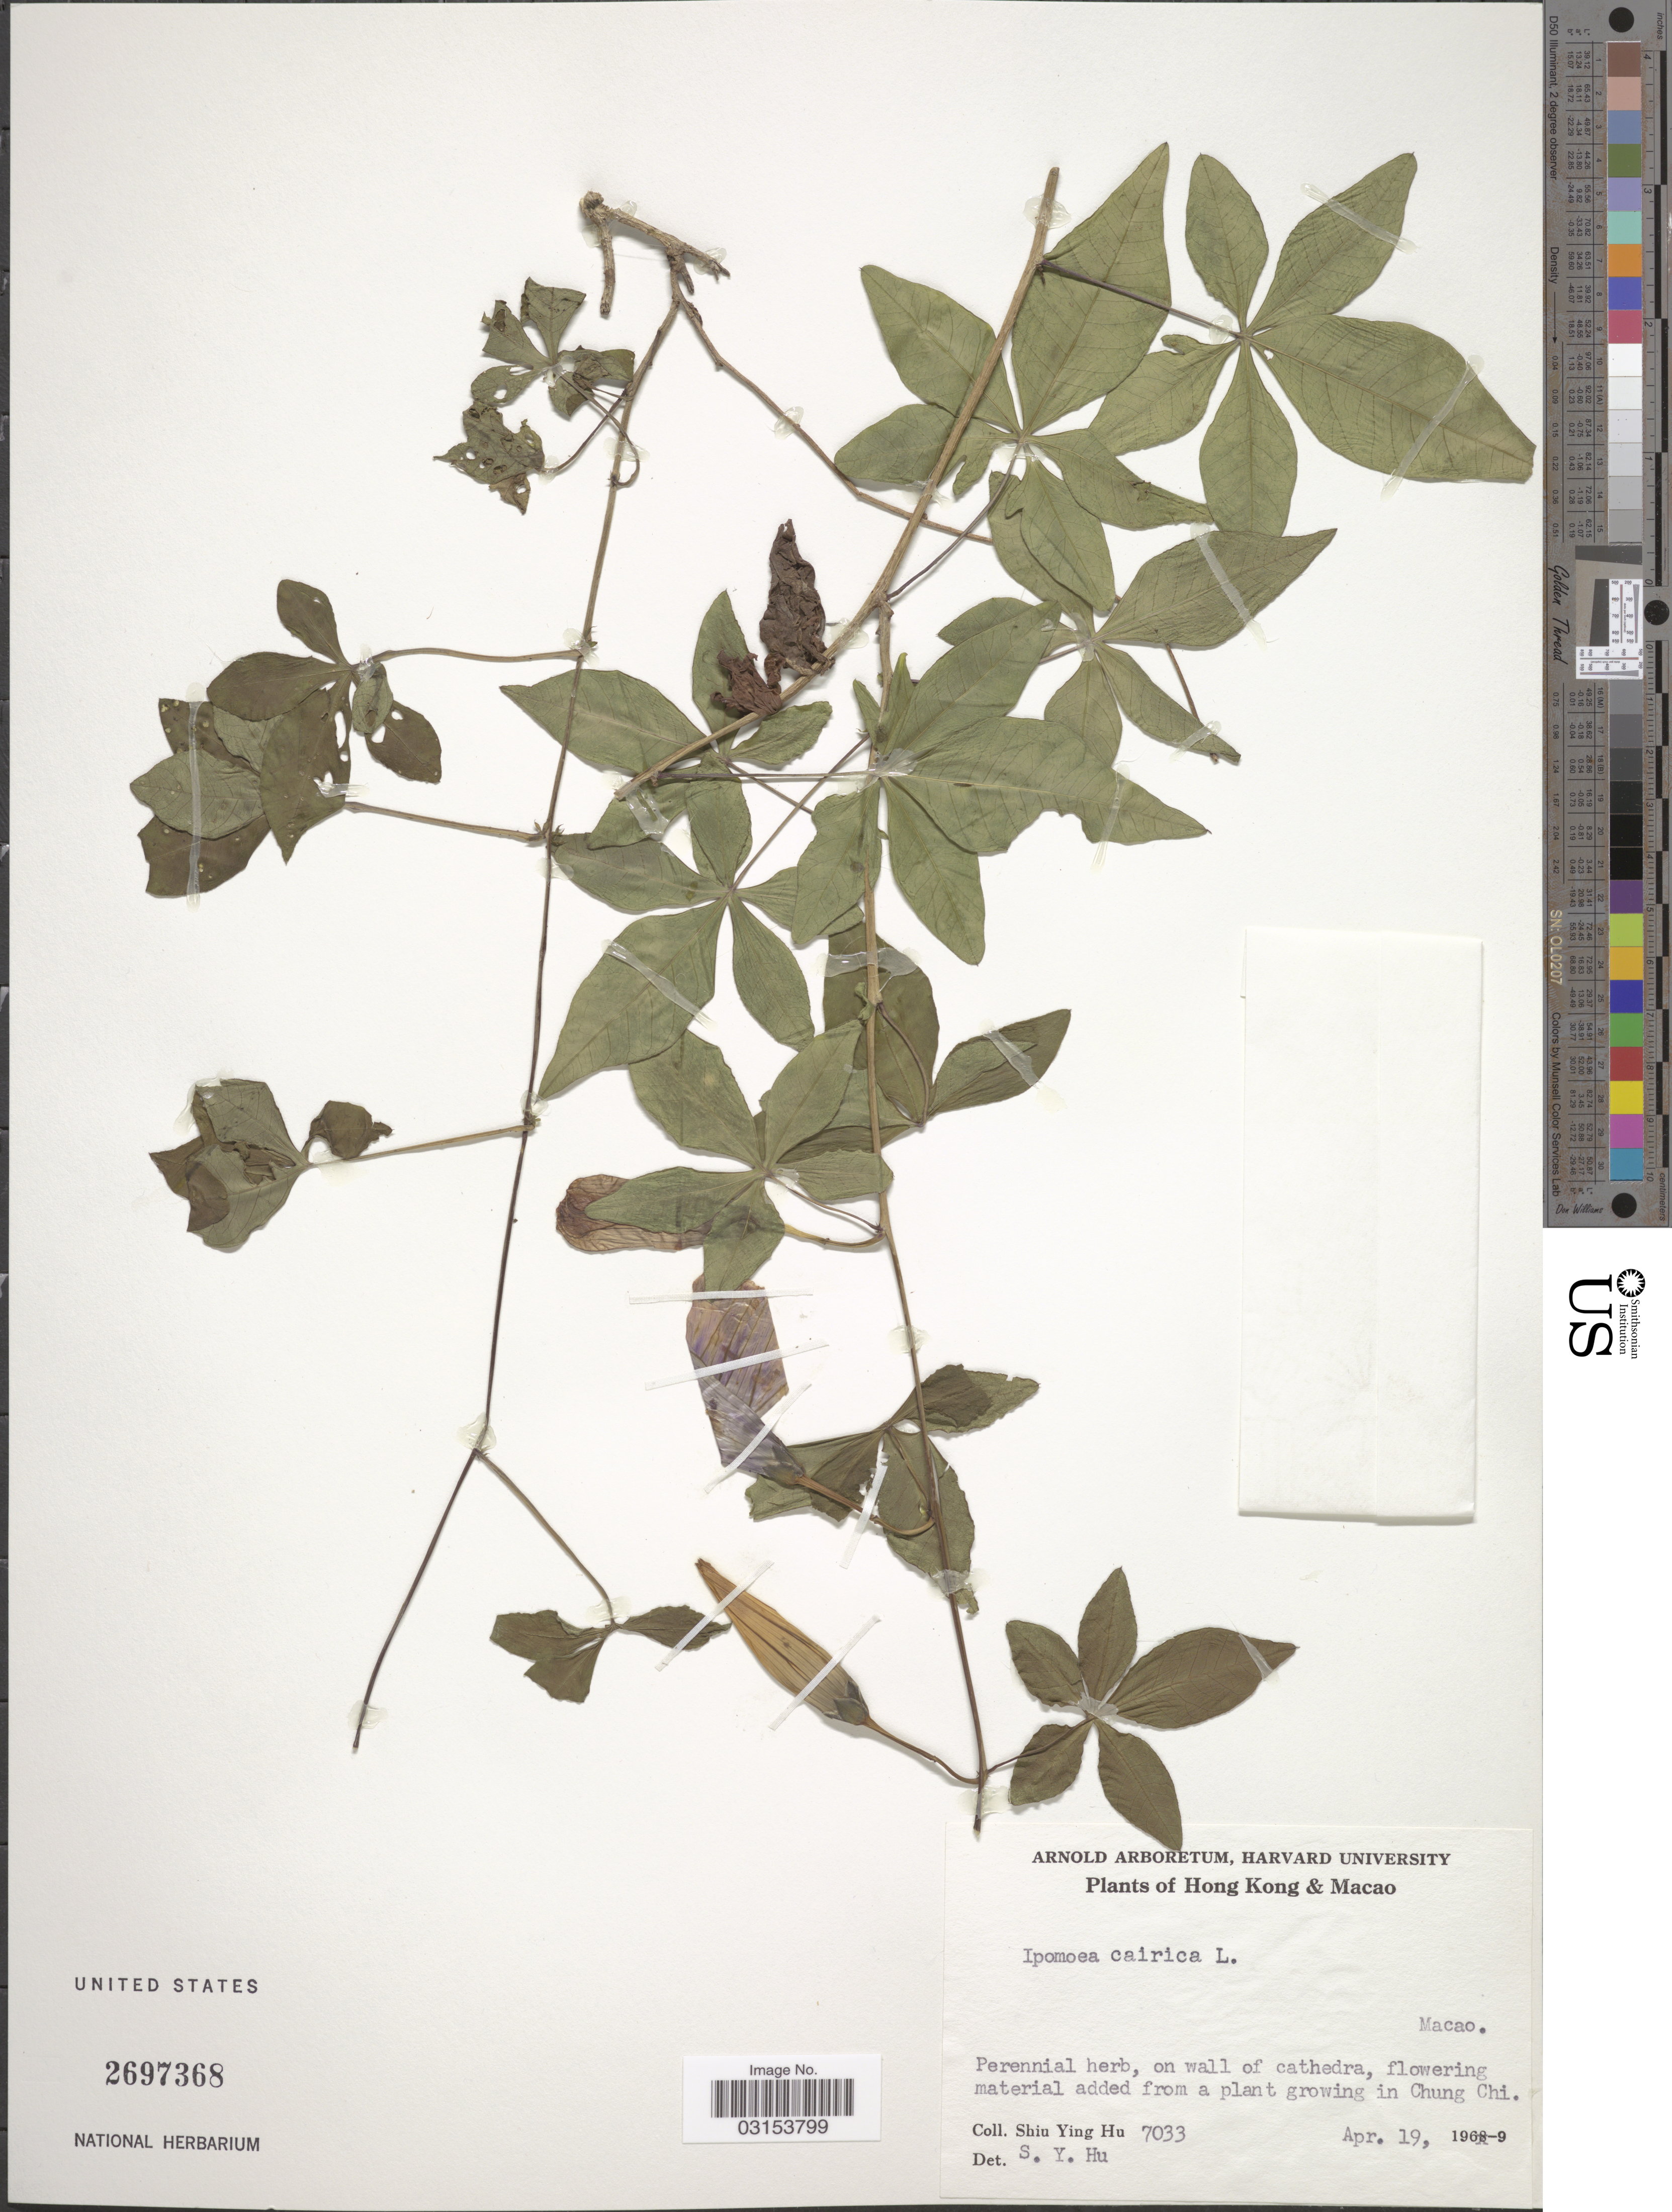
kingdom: Plantae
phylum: Tracheophyta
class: Magnoliopsida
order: Solanales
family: Convolvulaceae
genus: Ipomoea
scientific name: Ipomoea cairica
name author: (L.) Sweet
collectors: S. Y. Hu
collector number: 7033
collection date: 1969-04-19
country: China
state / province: Macau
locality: Macao. In Chung Chi.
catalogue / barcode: US 2697368